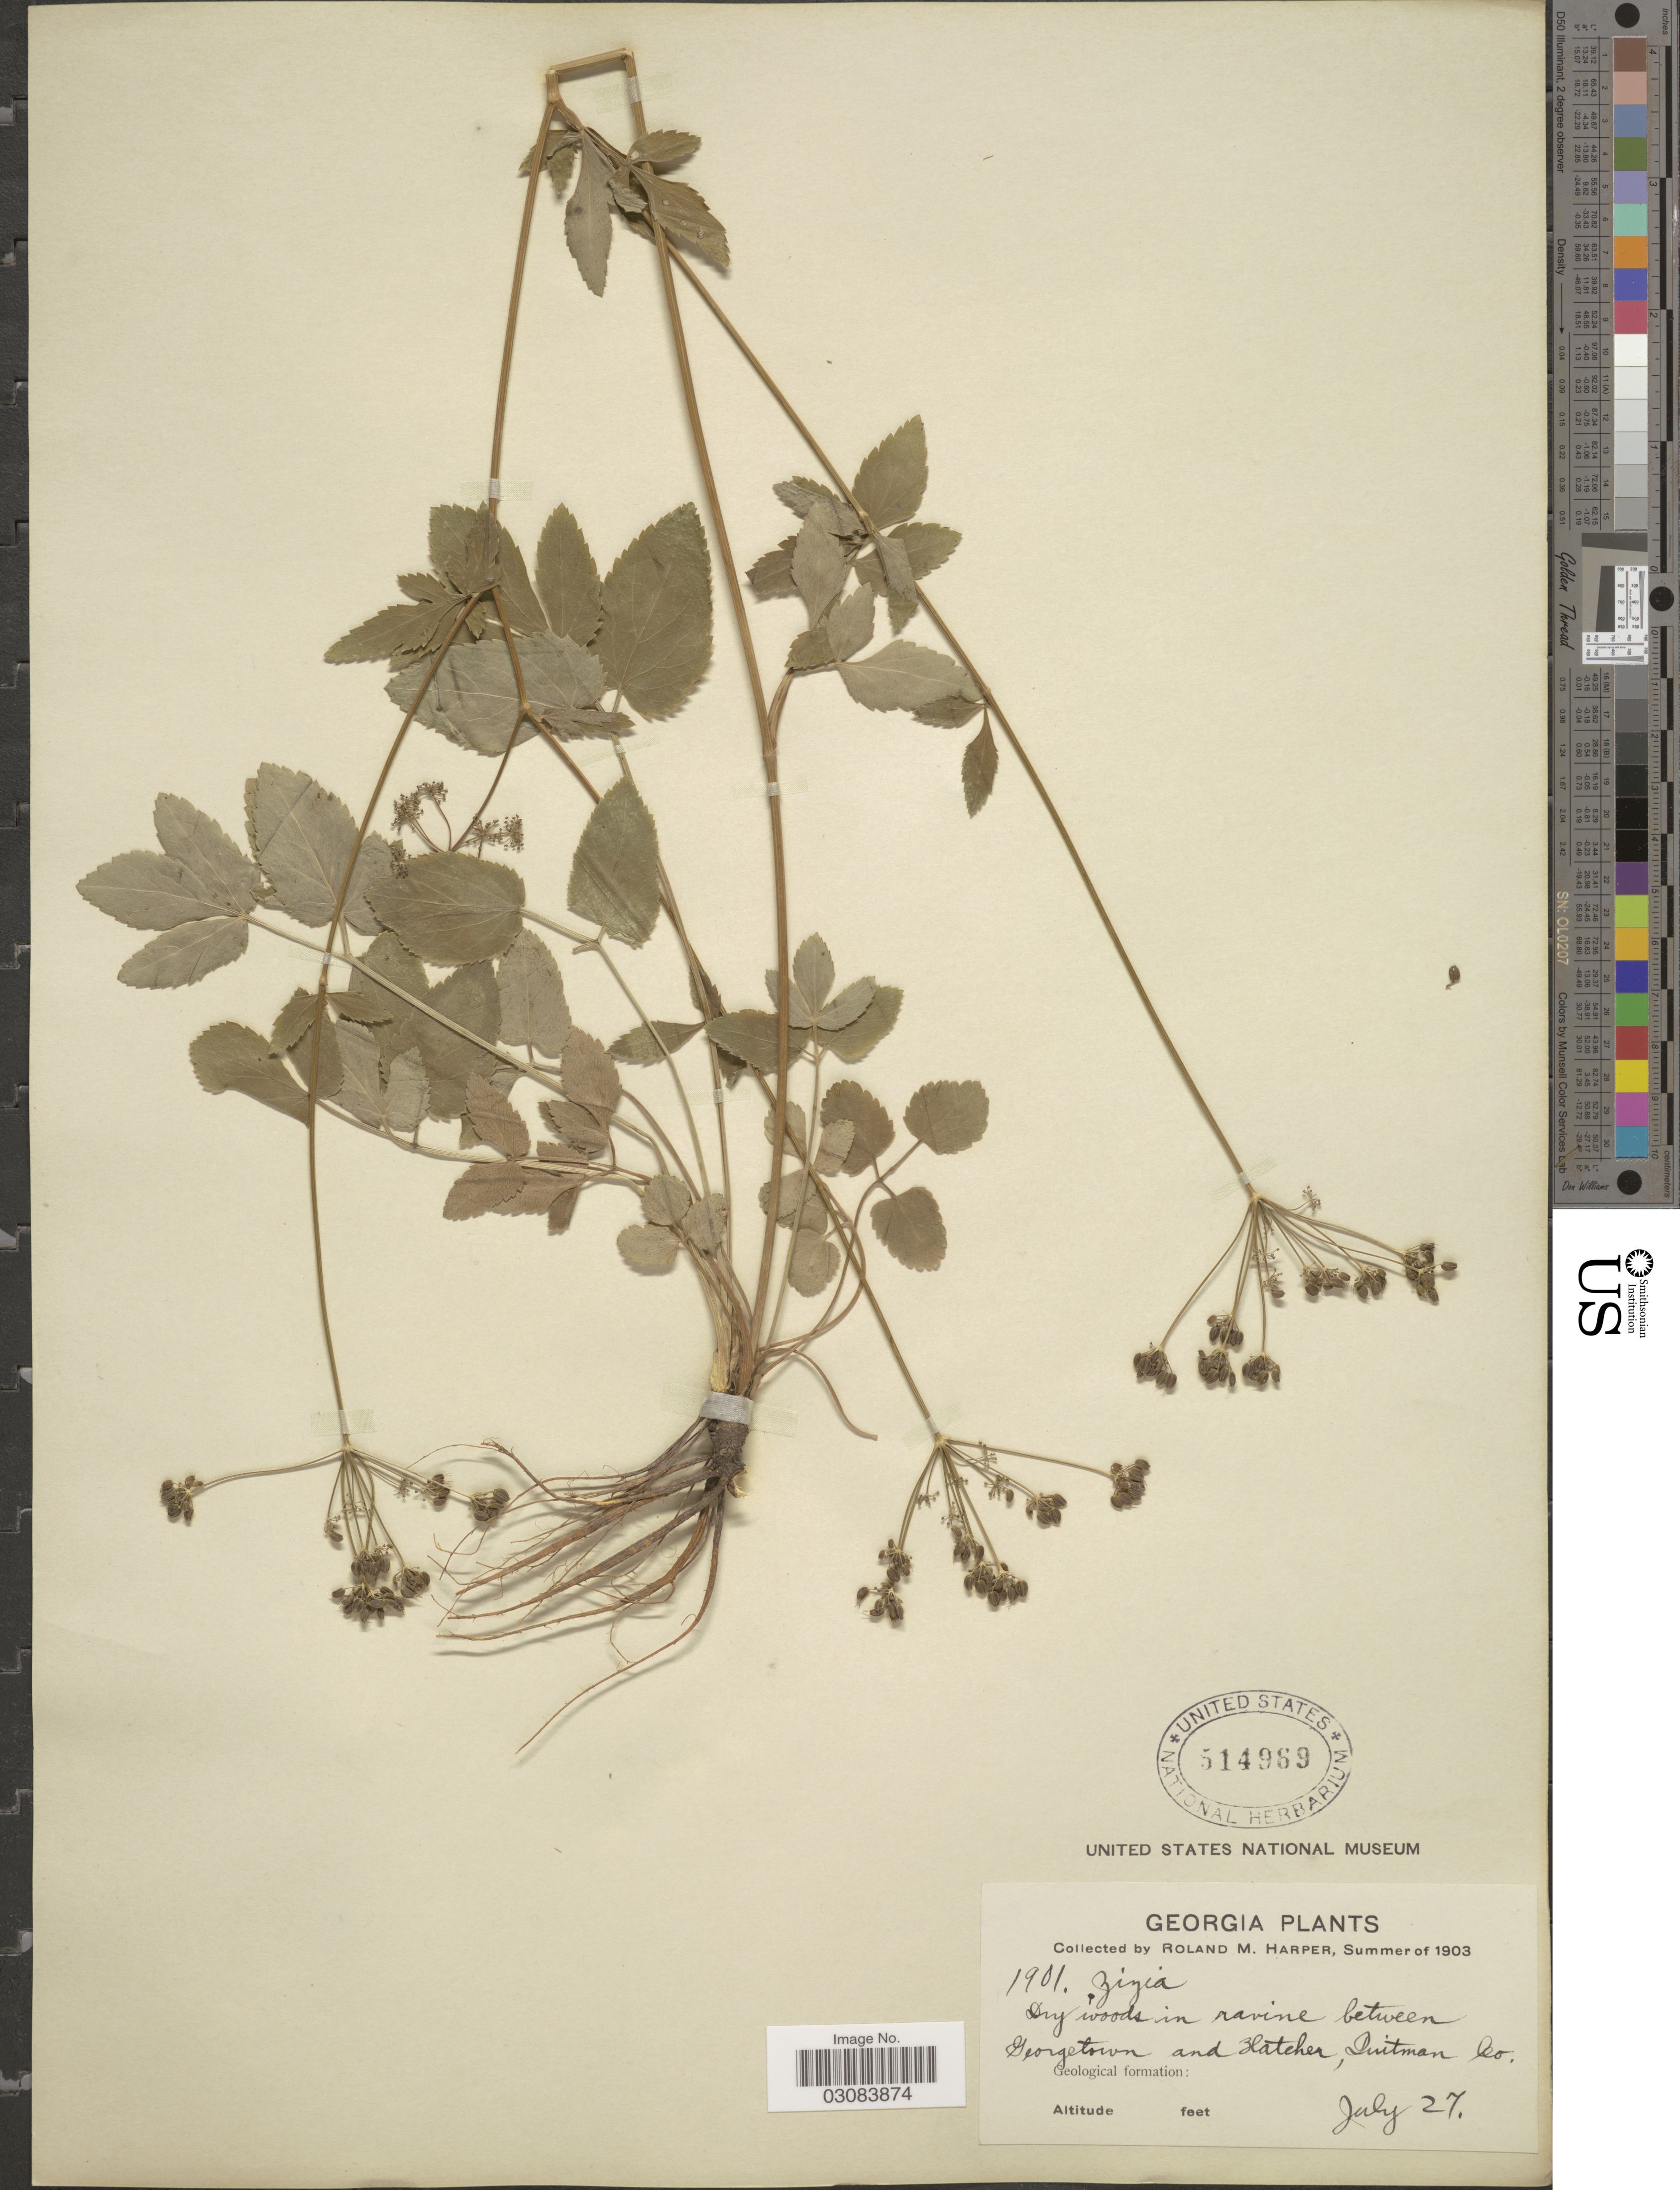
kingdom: Plantae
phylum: Tracheophyta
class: Magnoliopsida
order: Apiales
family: Apiaceae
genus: Zizia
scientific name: Zizia aptera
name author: (A. Gray) Fernald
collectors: R. M. Harper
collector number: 1901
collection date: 1903-07-27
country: United States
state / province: Georgia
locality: Dry woods in ravine between Georgetown and Hatcher, Quitman Co.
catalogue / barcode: US 514969